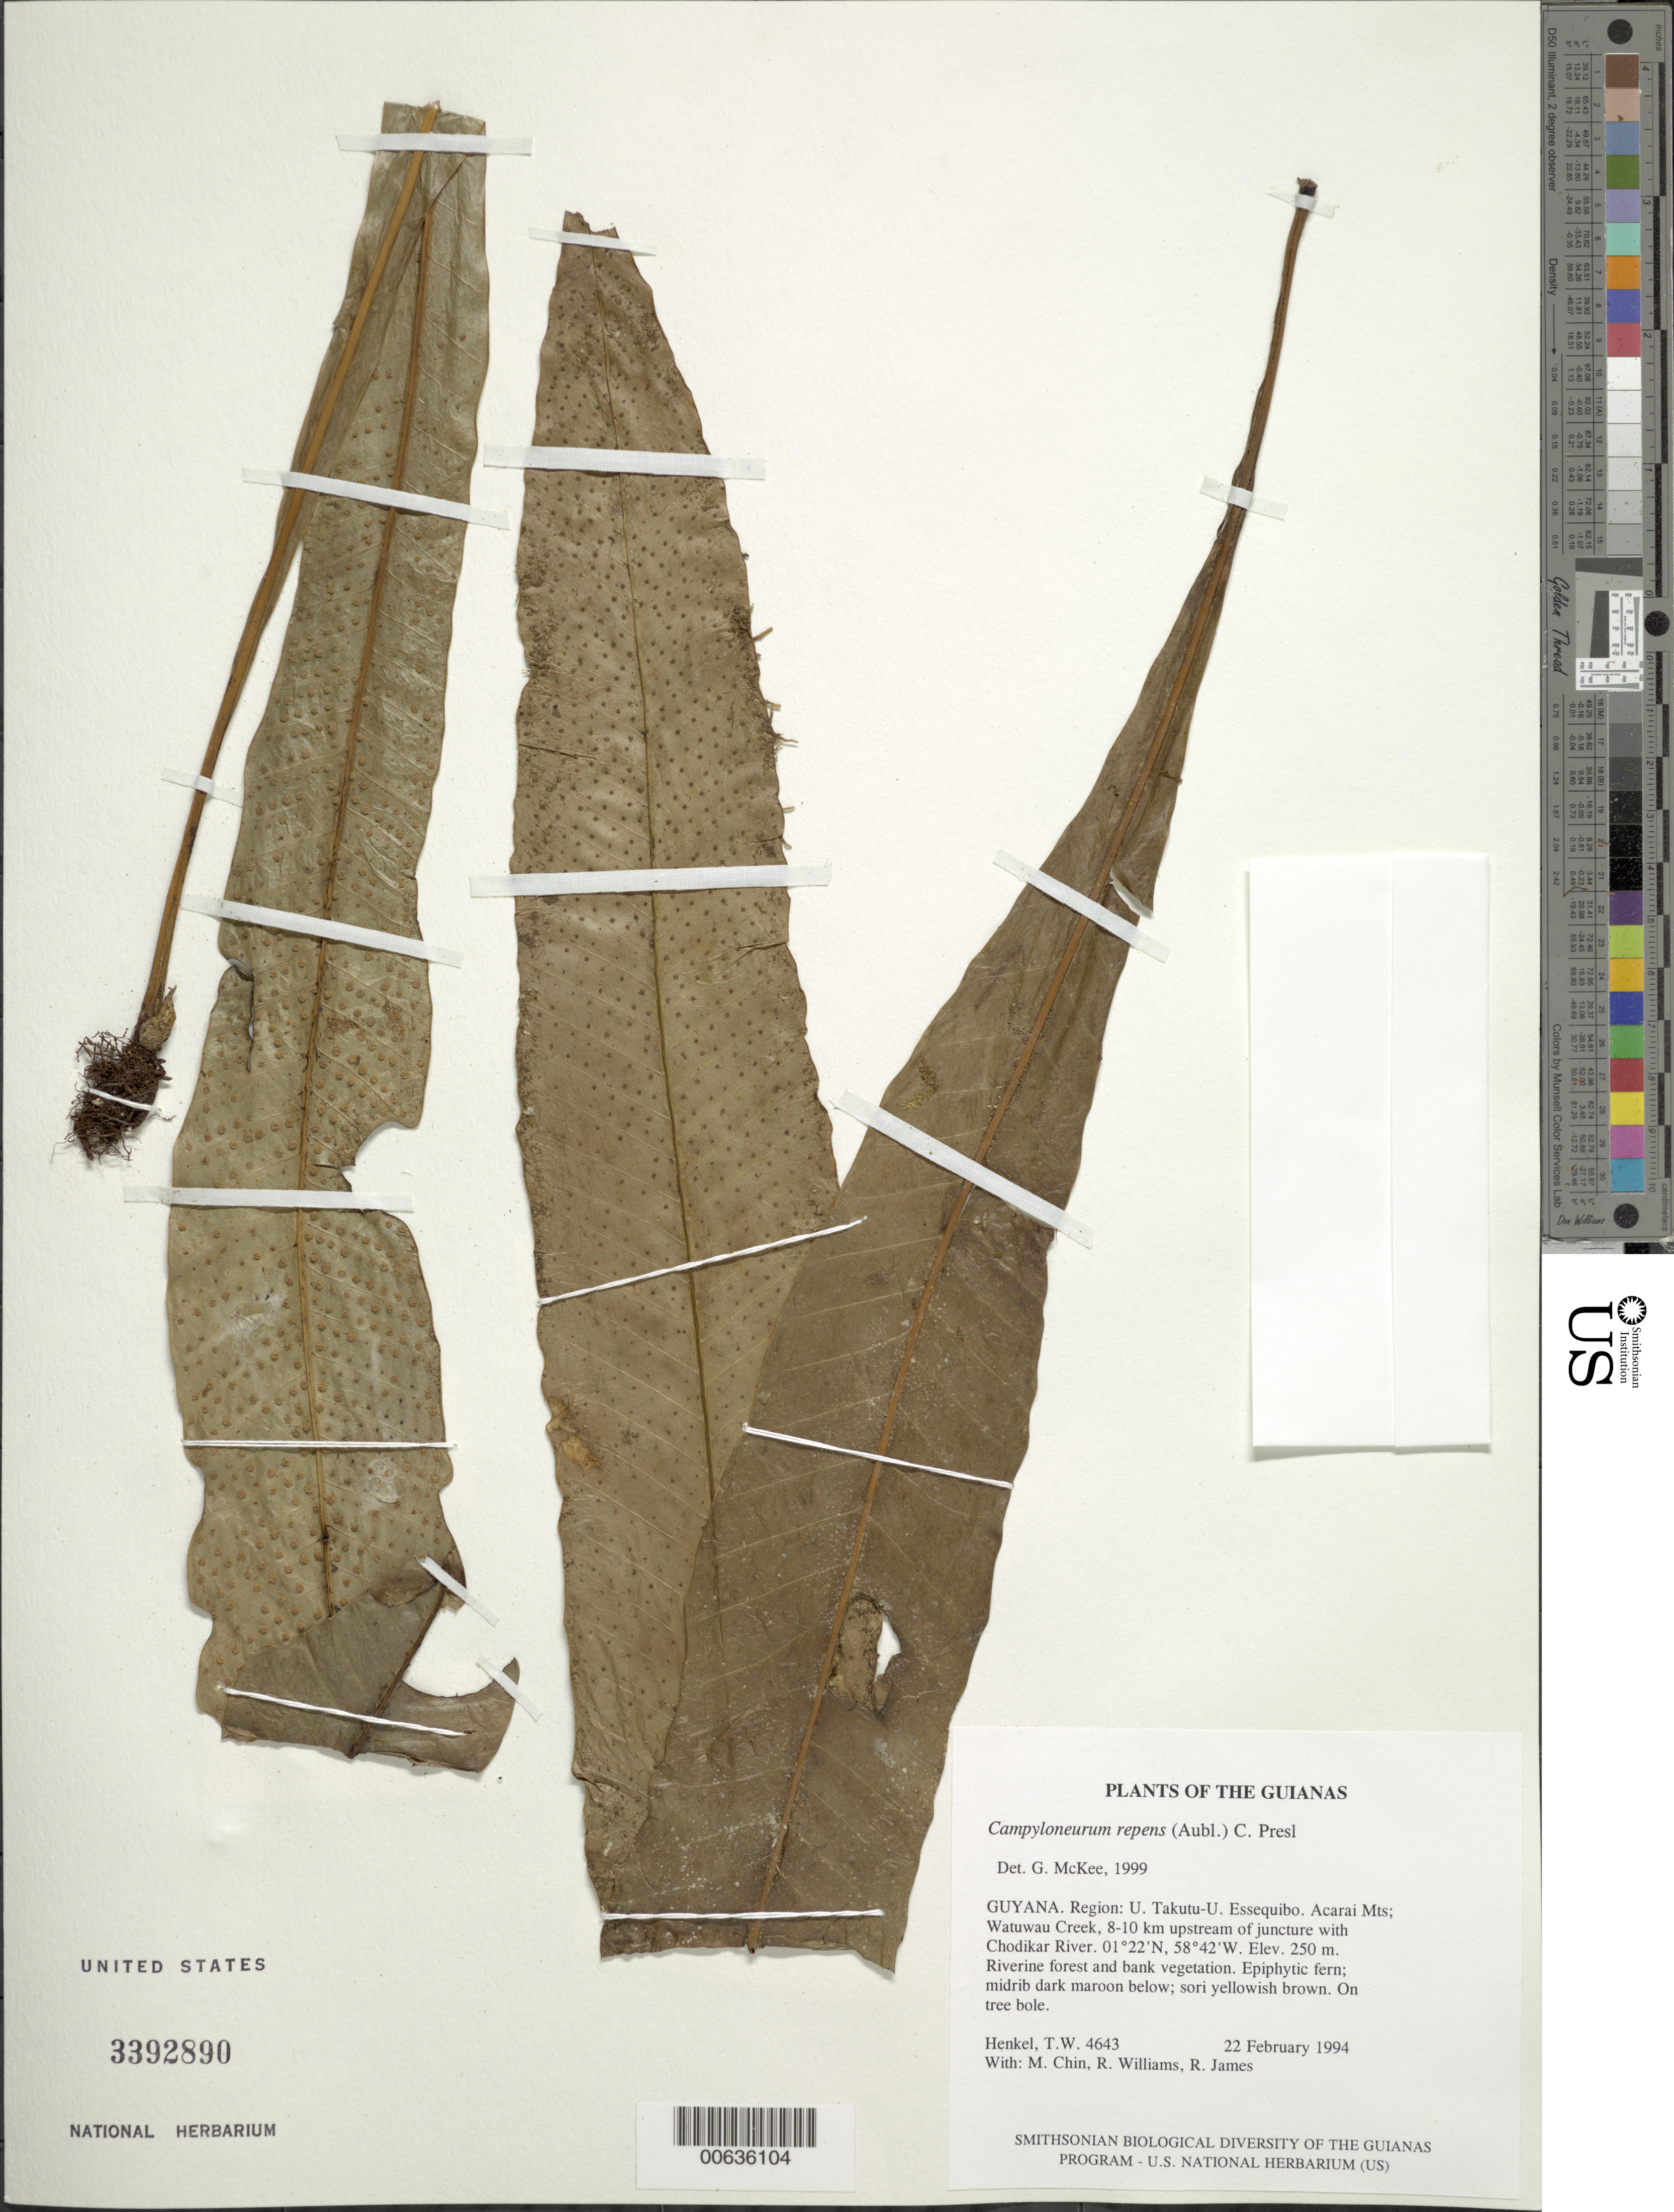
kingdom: Plantae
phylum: Tracheophyta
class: Polypodiopsida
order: Polypodiales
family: Polypodiaceae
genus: Campyloneurum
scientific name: Campyloneurum repens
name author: (Aubl.) C. Presl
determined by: McKee, G. S., (US), NMNH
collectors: T. Henkel, M. Chin, R. Williams & R. James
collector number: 4643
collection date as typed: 22 February 1994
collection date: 1994-02-22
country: Guyana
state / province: U. Takutu-U. Essequibo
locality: Acarai Mts; Watuwau Creek, 8-10 km upstream of juncture with Chodikar River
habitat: Riverine forest and bank vegetation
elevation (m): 250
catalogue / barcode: US 3392890